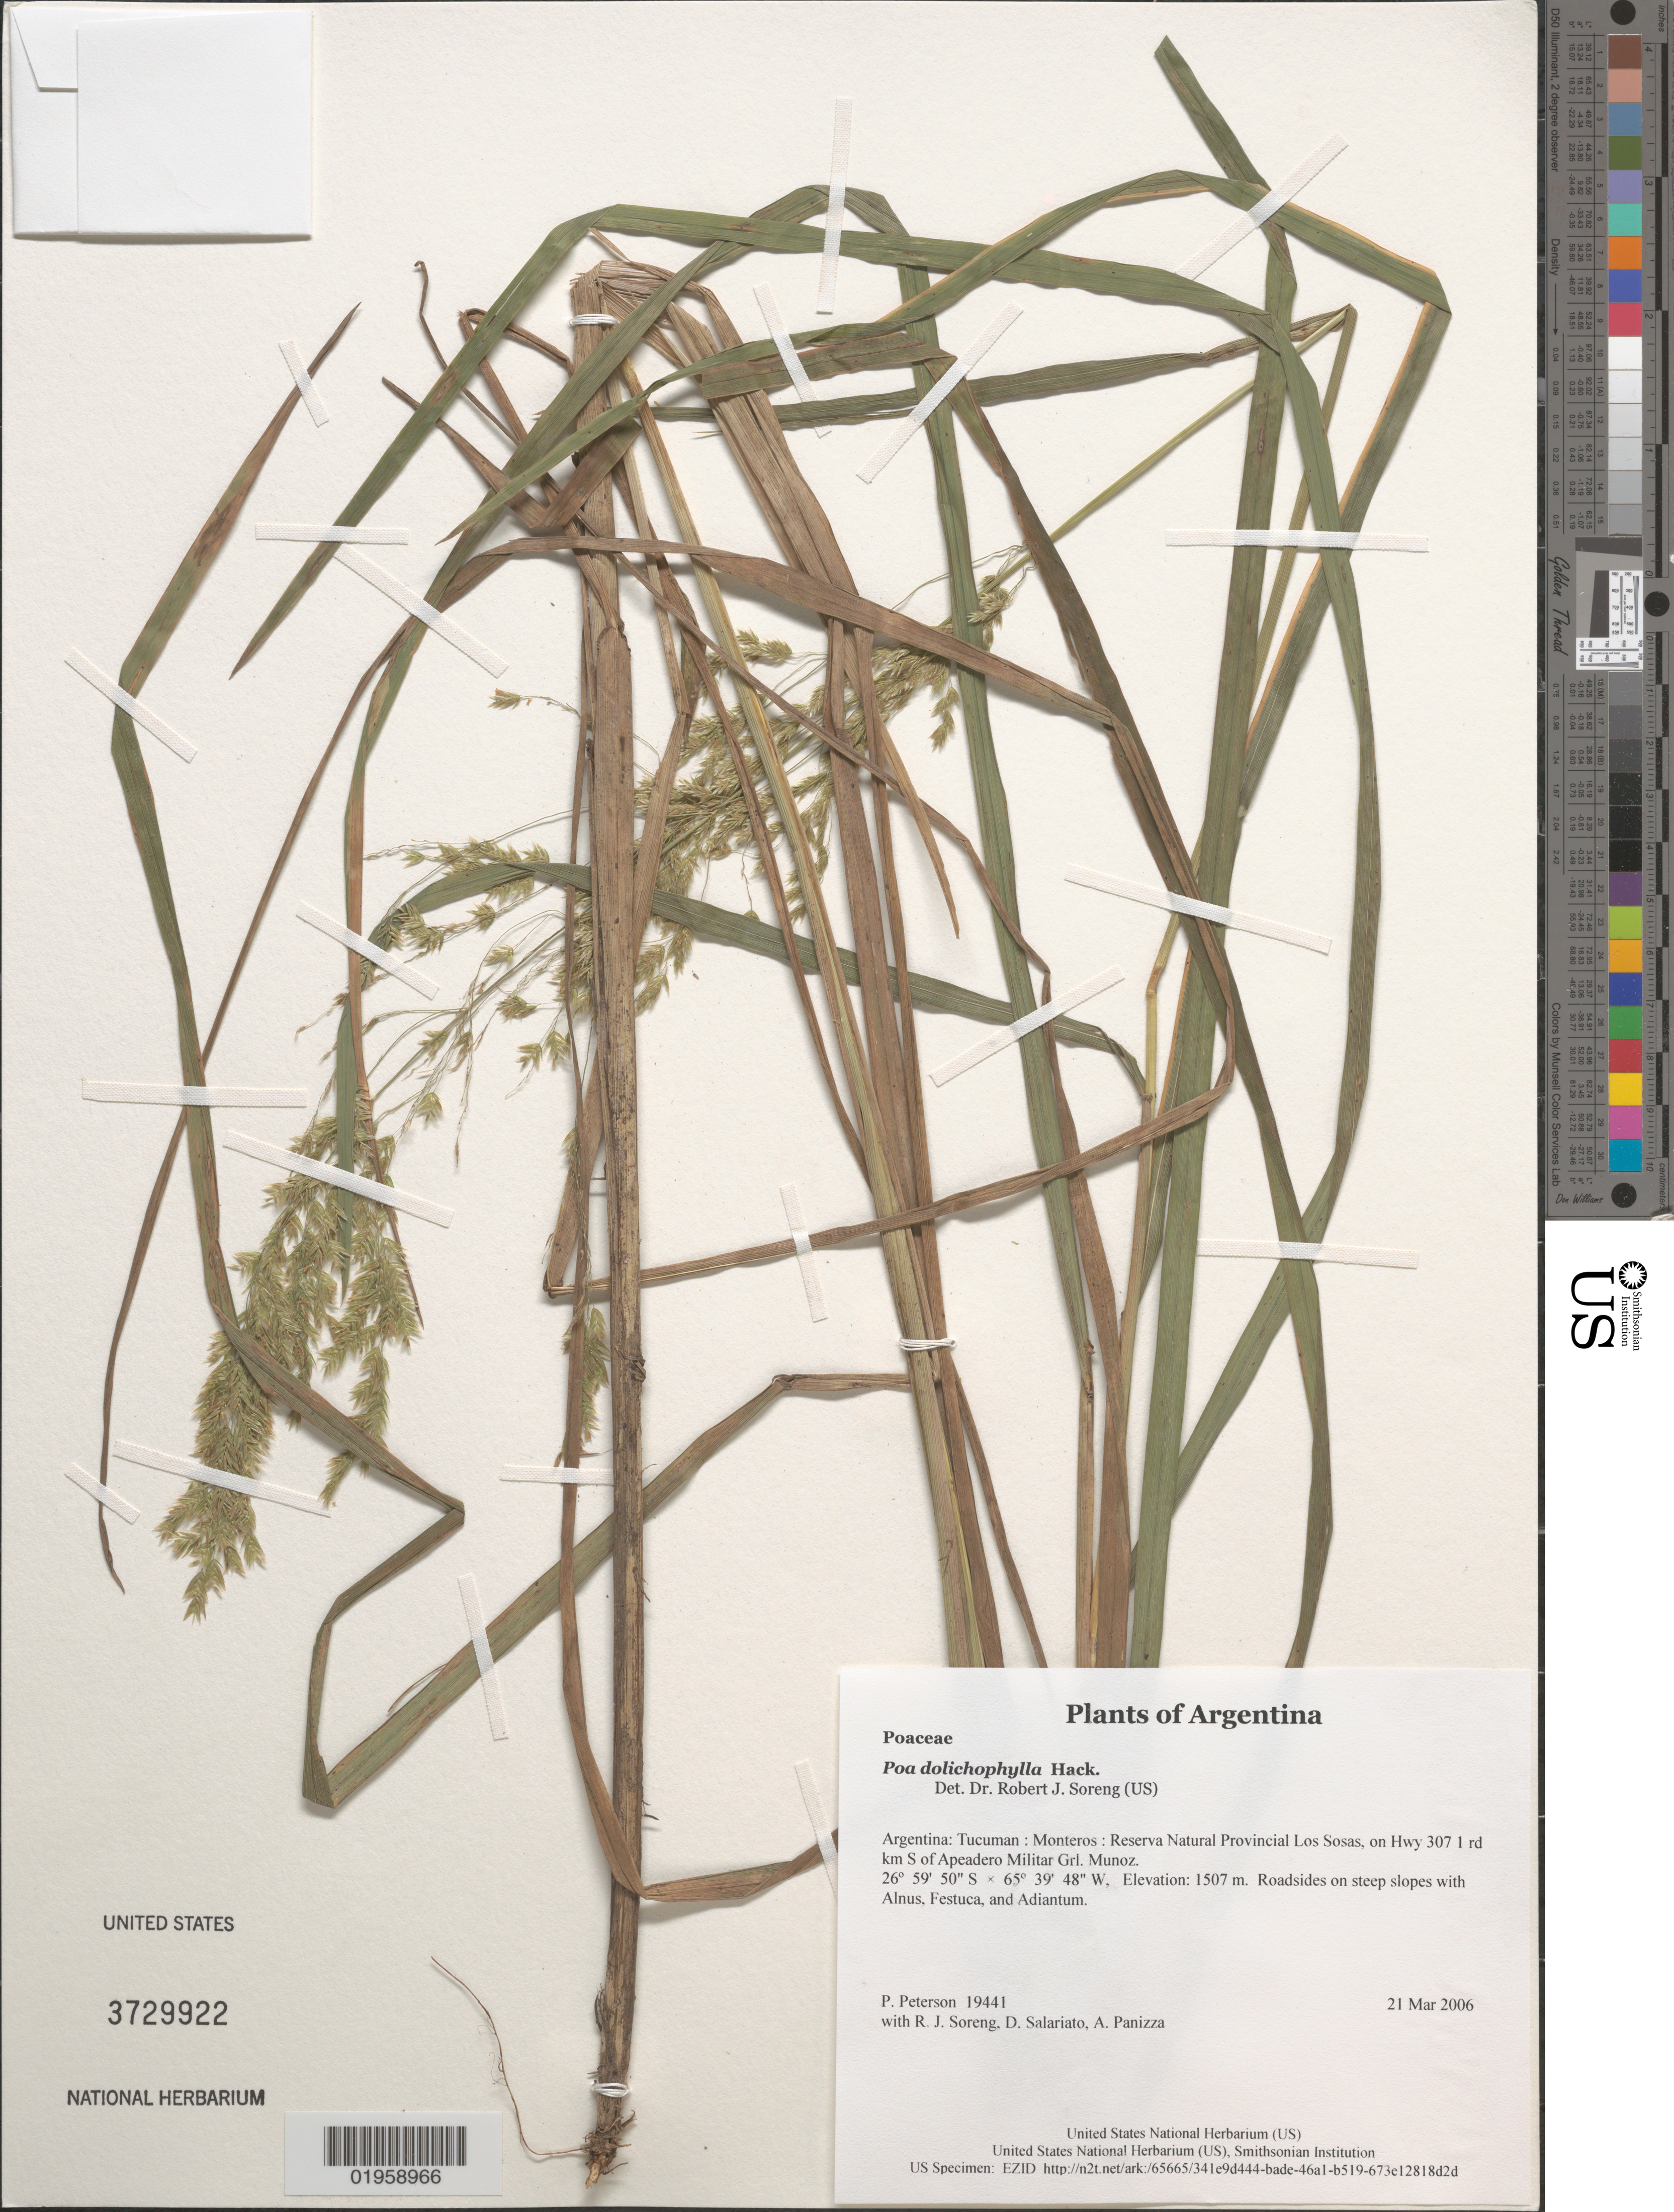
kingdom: Plantae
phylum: Tracheophyta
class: Liliopsida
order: Poales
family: Poaceae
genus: Poa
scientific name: Poa dolichophylla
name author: Hack.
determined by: Soreng, Robert J., Research Associate (BOT), Smithsonian Institution - National Museum of Natural History (UNITED STATES)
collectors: P. M. Peterson, R. J. Soreng, D. Salariato & A. Panizza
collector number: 19441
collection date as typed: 21 Mar 2006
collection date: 2006-03-21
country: Argentina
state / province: Tucuman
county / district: Monteros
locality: Reserva Natural Provincial Los Sosas, on Hwy 307 1 rd km S of Apeadero Militar Grl. Munoz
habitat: Roadsides on steep slopes with Alnus, Festuca, and Adiantum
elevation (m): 1507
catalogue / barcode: US 3729922